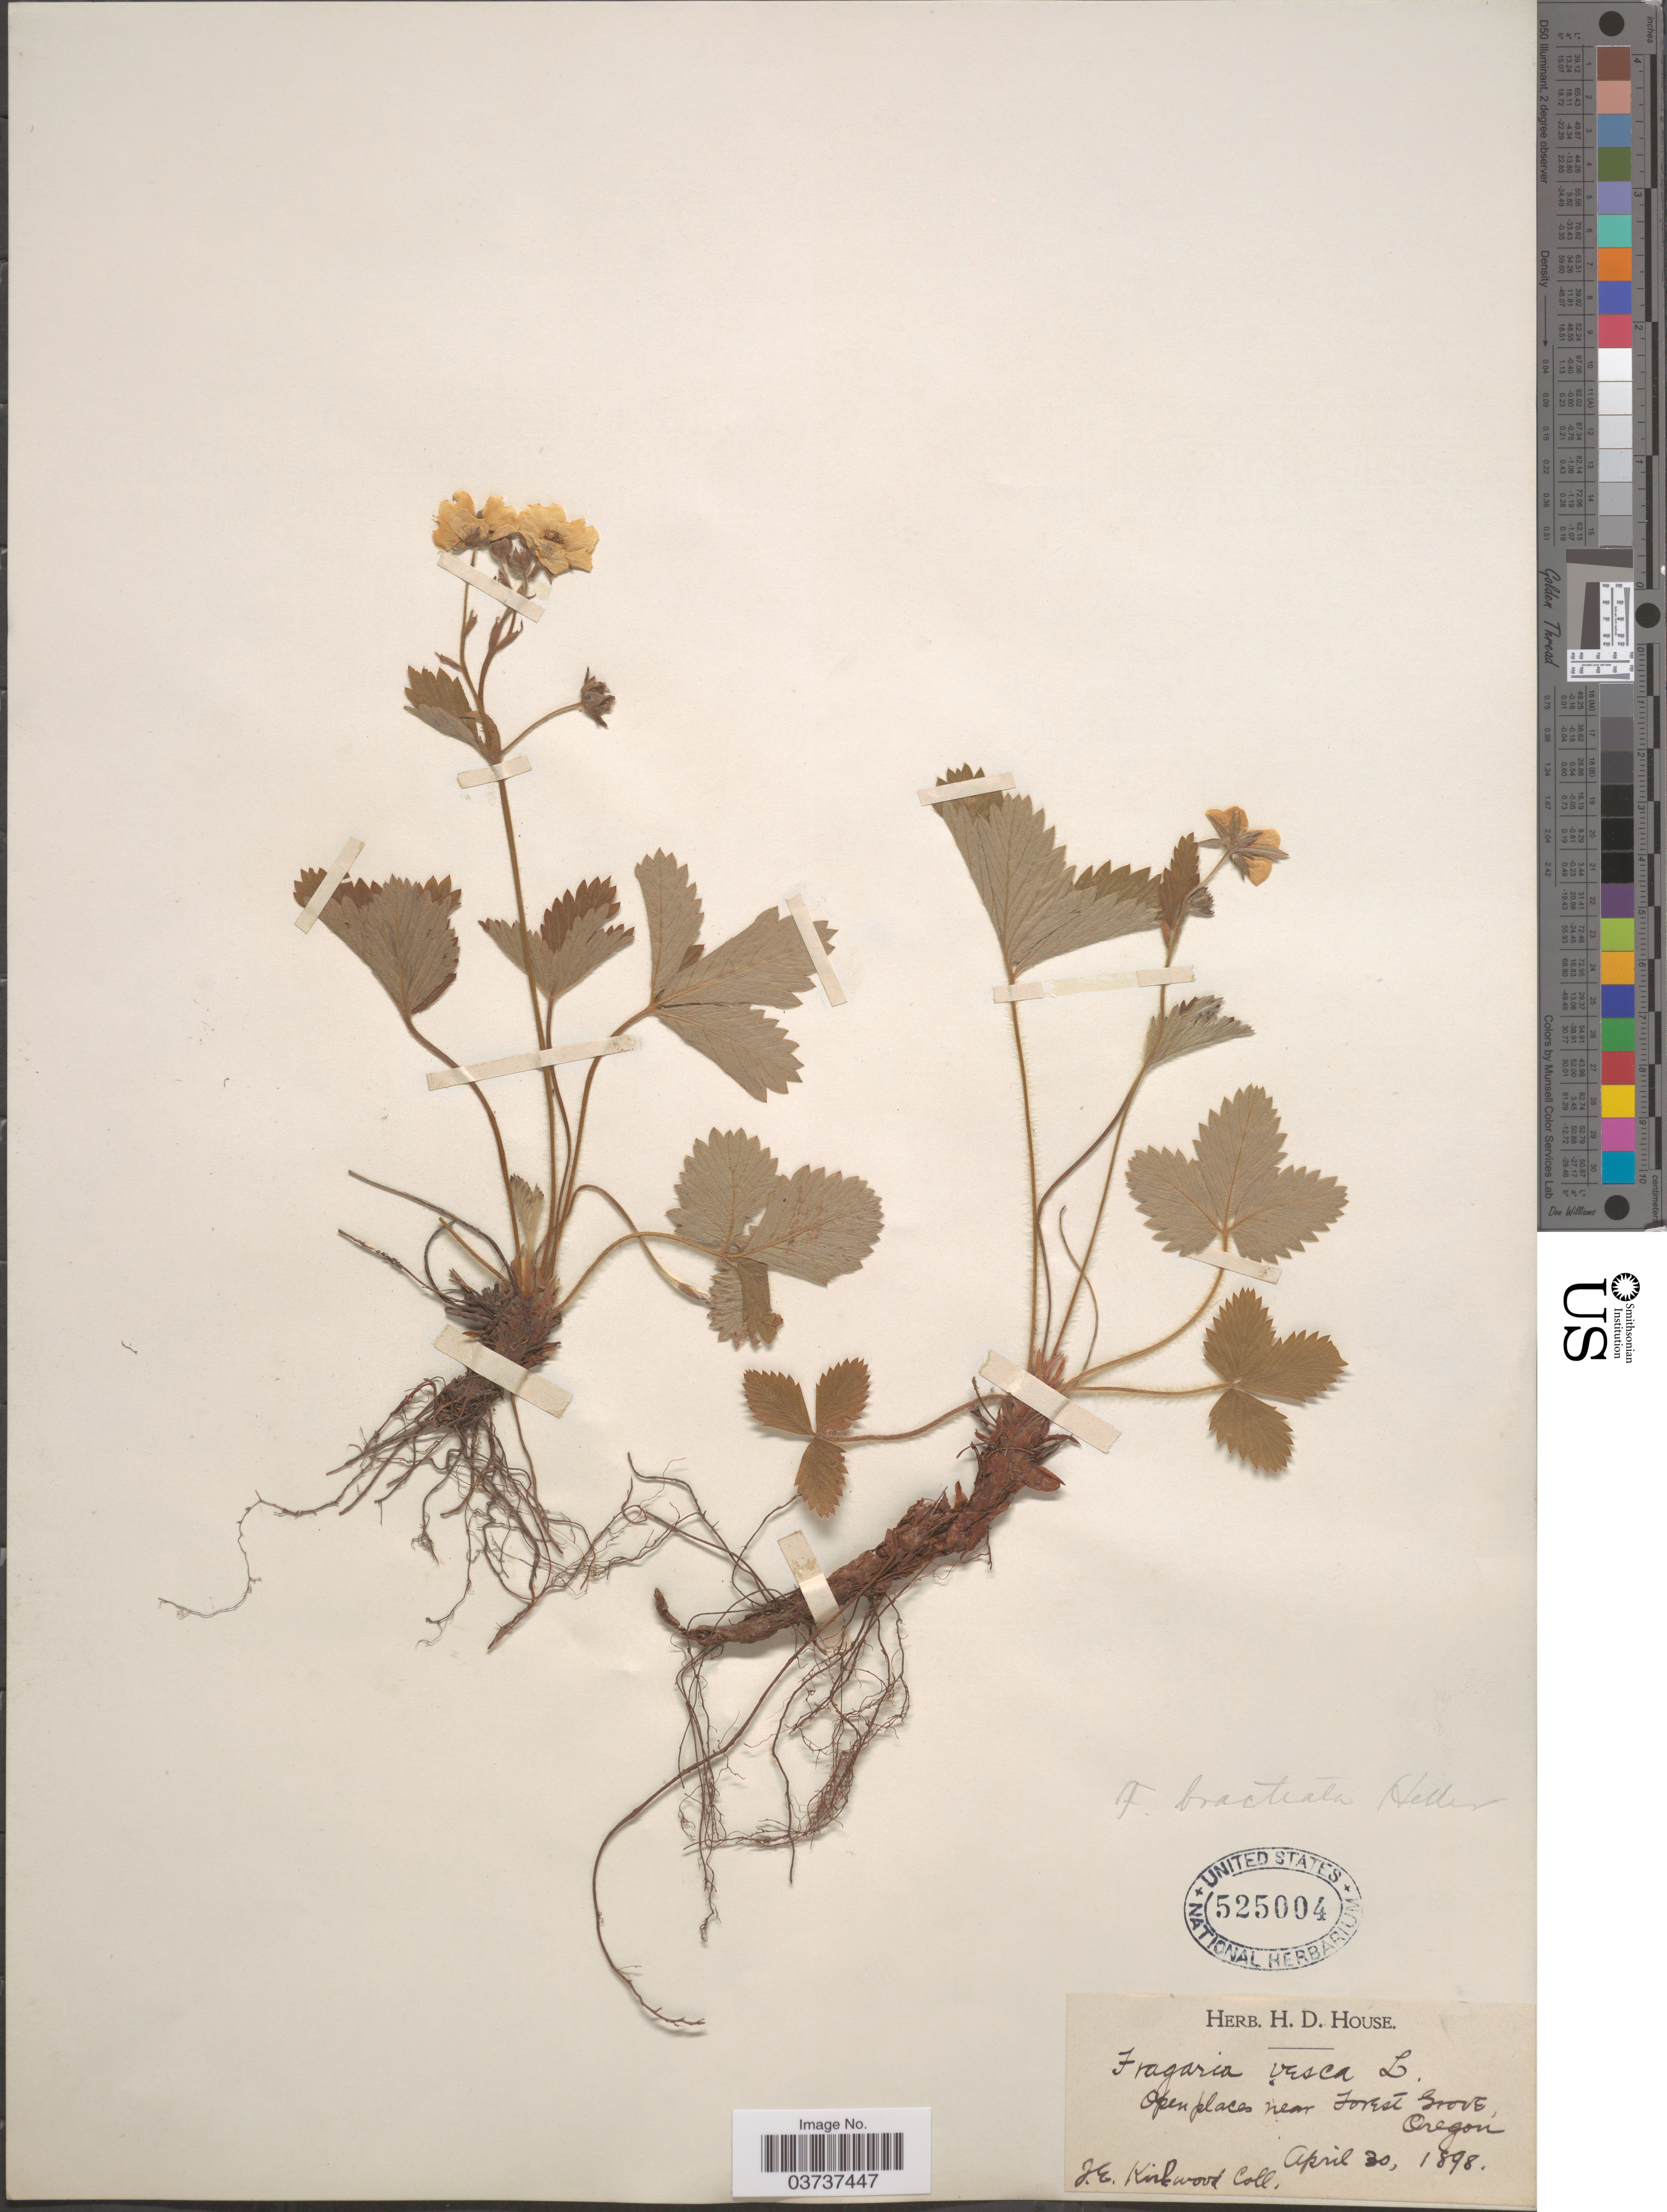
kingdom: Plantae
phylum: Tracheophyta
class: Magnoliopsida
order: Rosales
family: Rosaceae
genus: Fragaria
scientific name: Fragaria vesca subsp. bracteata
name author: L.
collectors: J. Kirkwood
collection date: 1898-04-30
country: United States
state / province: Oregon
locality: Near Forest Grove.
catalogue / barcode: US 525004